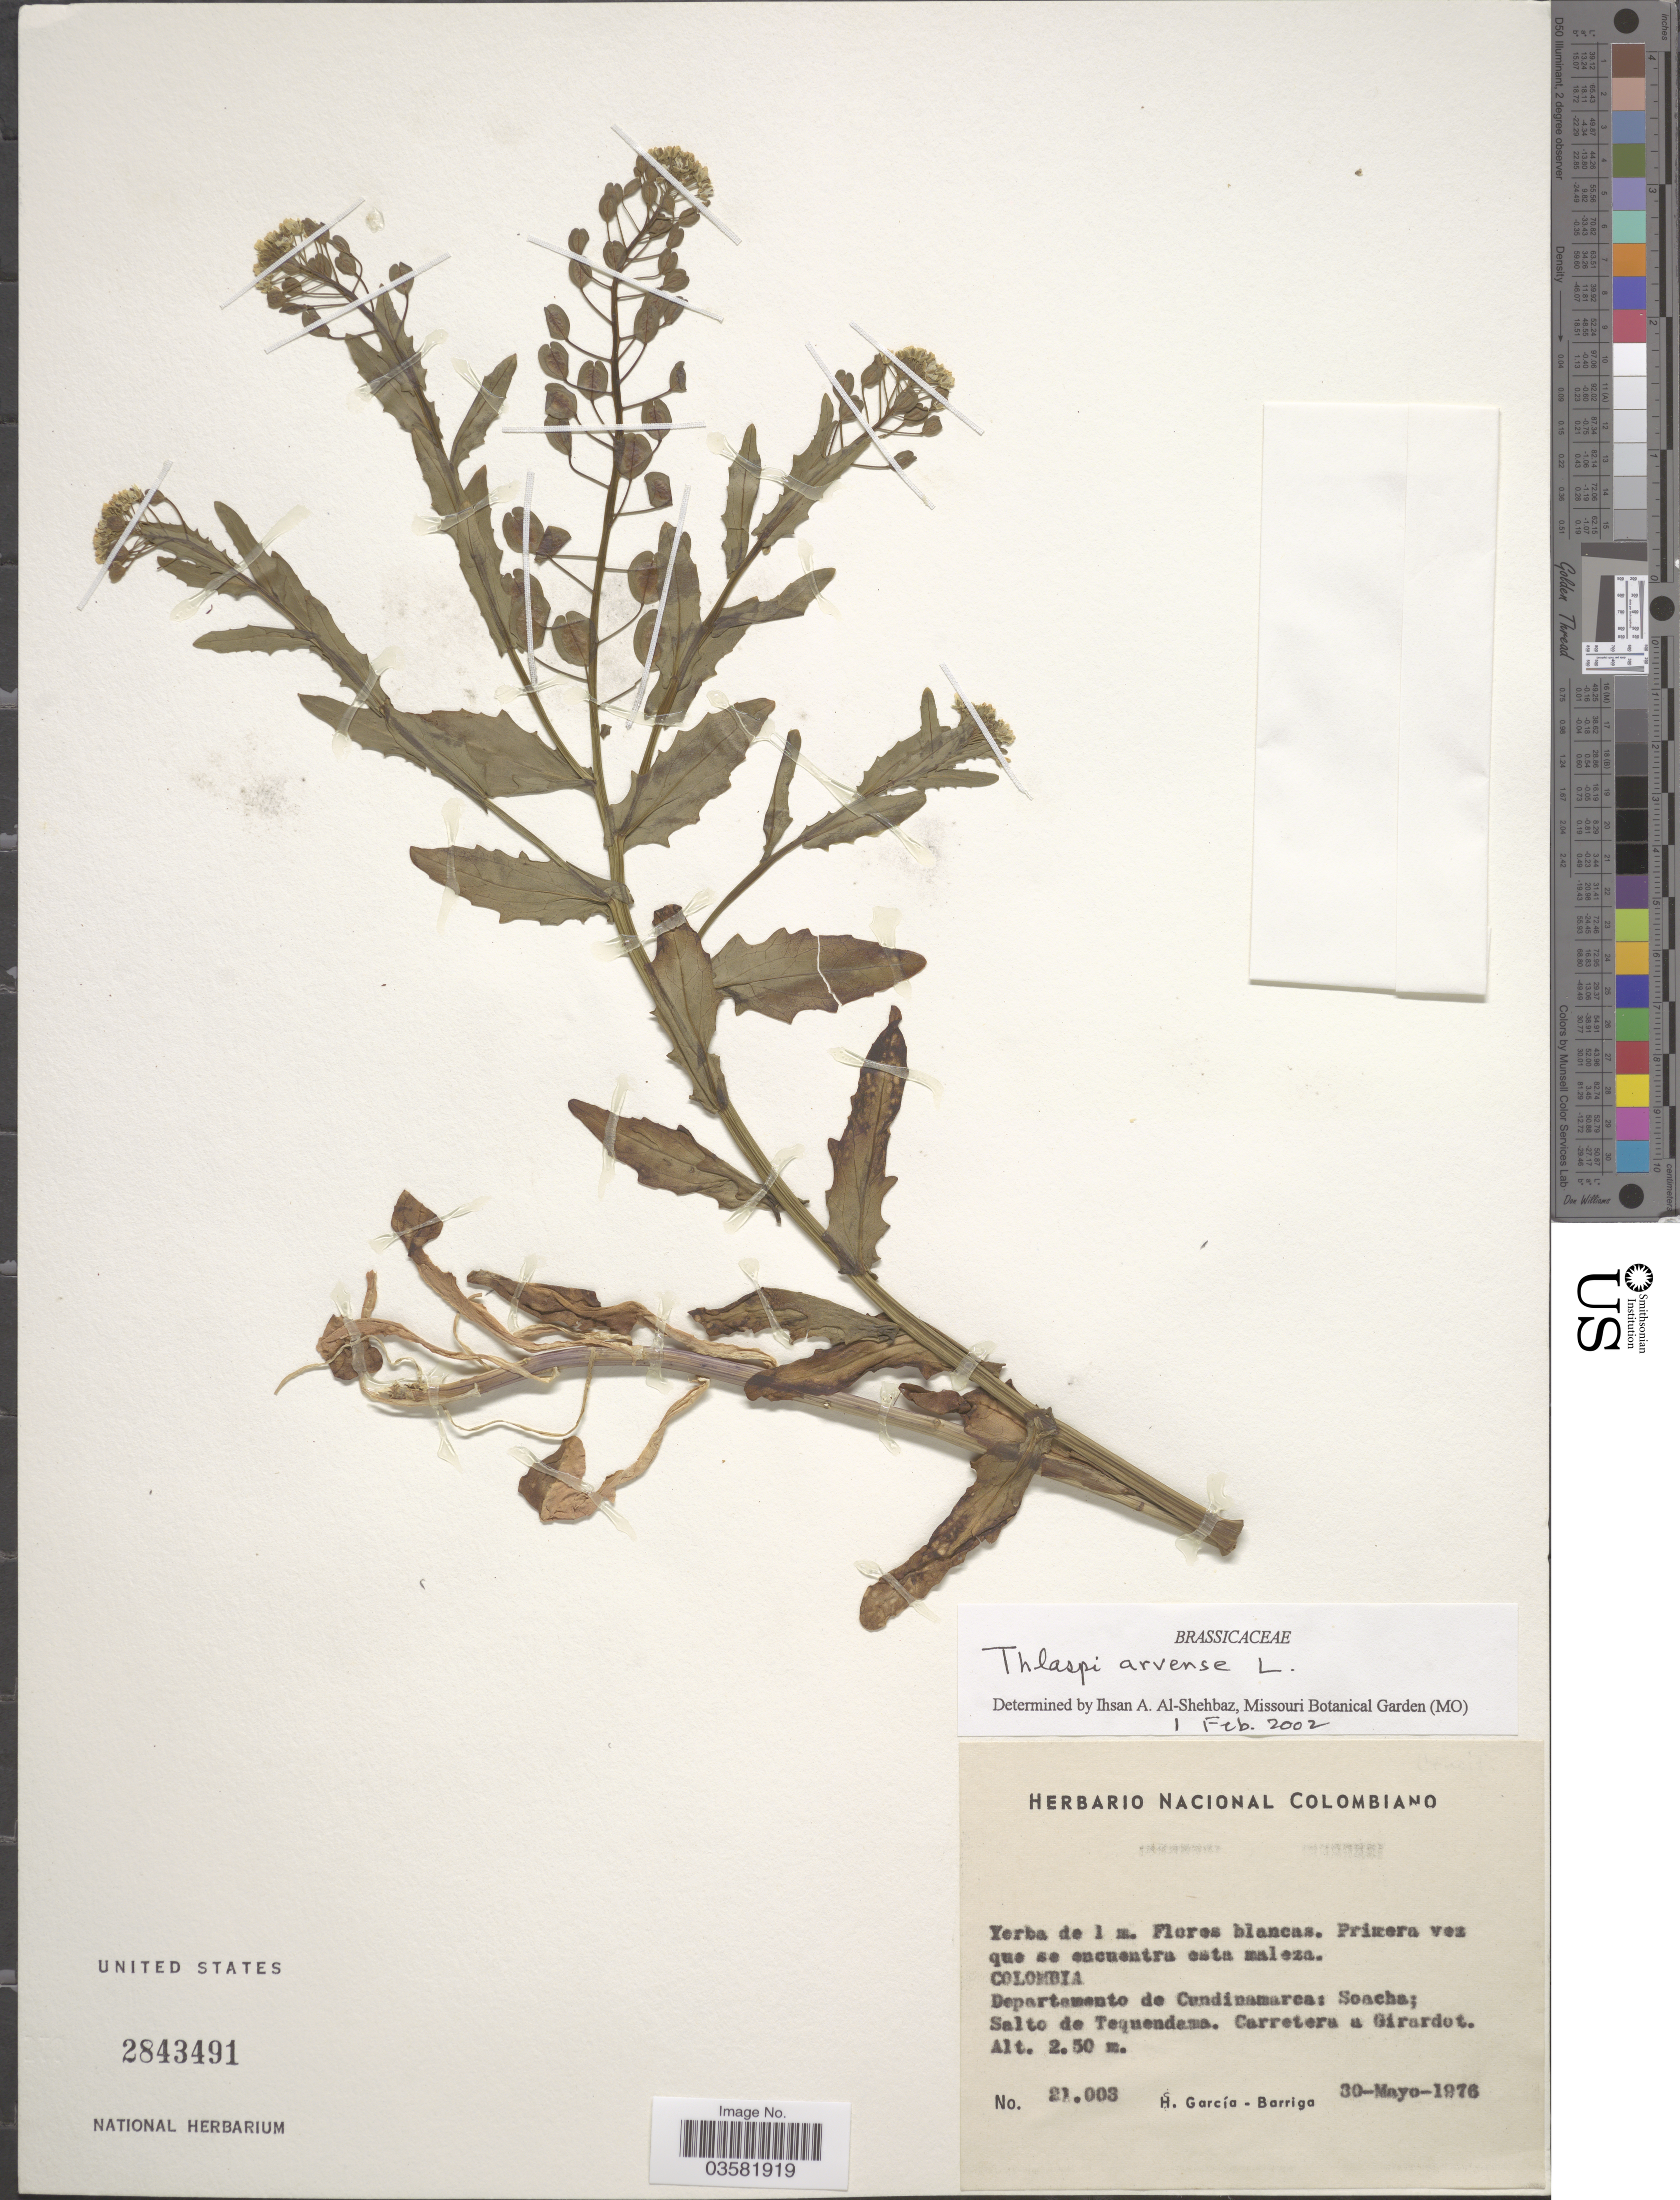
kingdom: Plantae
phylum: Tracheophyta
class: Magnoliopsida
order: Brassicales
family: Brassicaceae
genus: Thlaspi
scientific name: Thlaspi arvense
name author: L.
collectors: H. García Barriga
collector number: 21003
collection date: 1976-05-30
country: Colombia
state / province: Cundinamarca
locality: Departamento de Cundinamarca: Soacha; Salto de Tequendama. Carretera a Girardot.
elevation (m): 2.5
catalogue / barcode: US 2843491